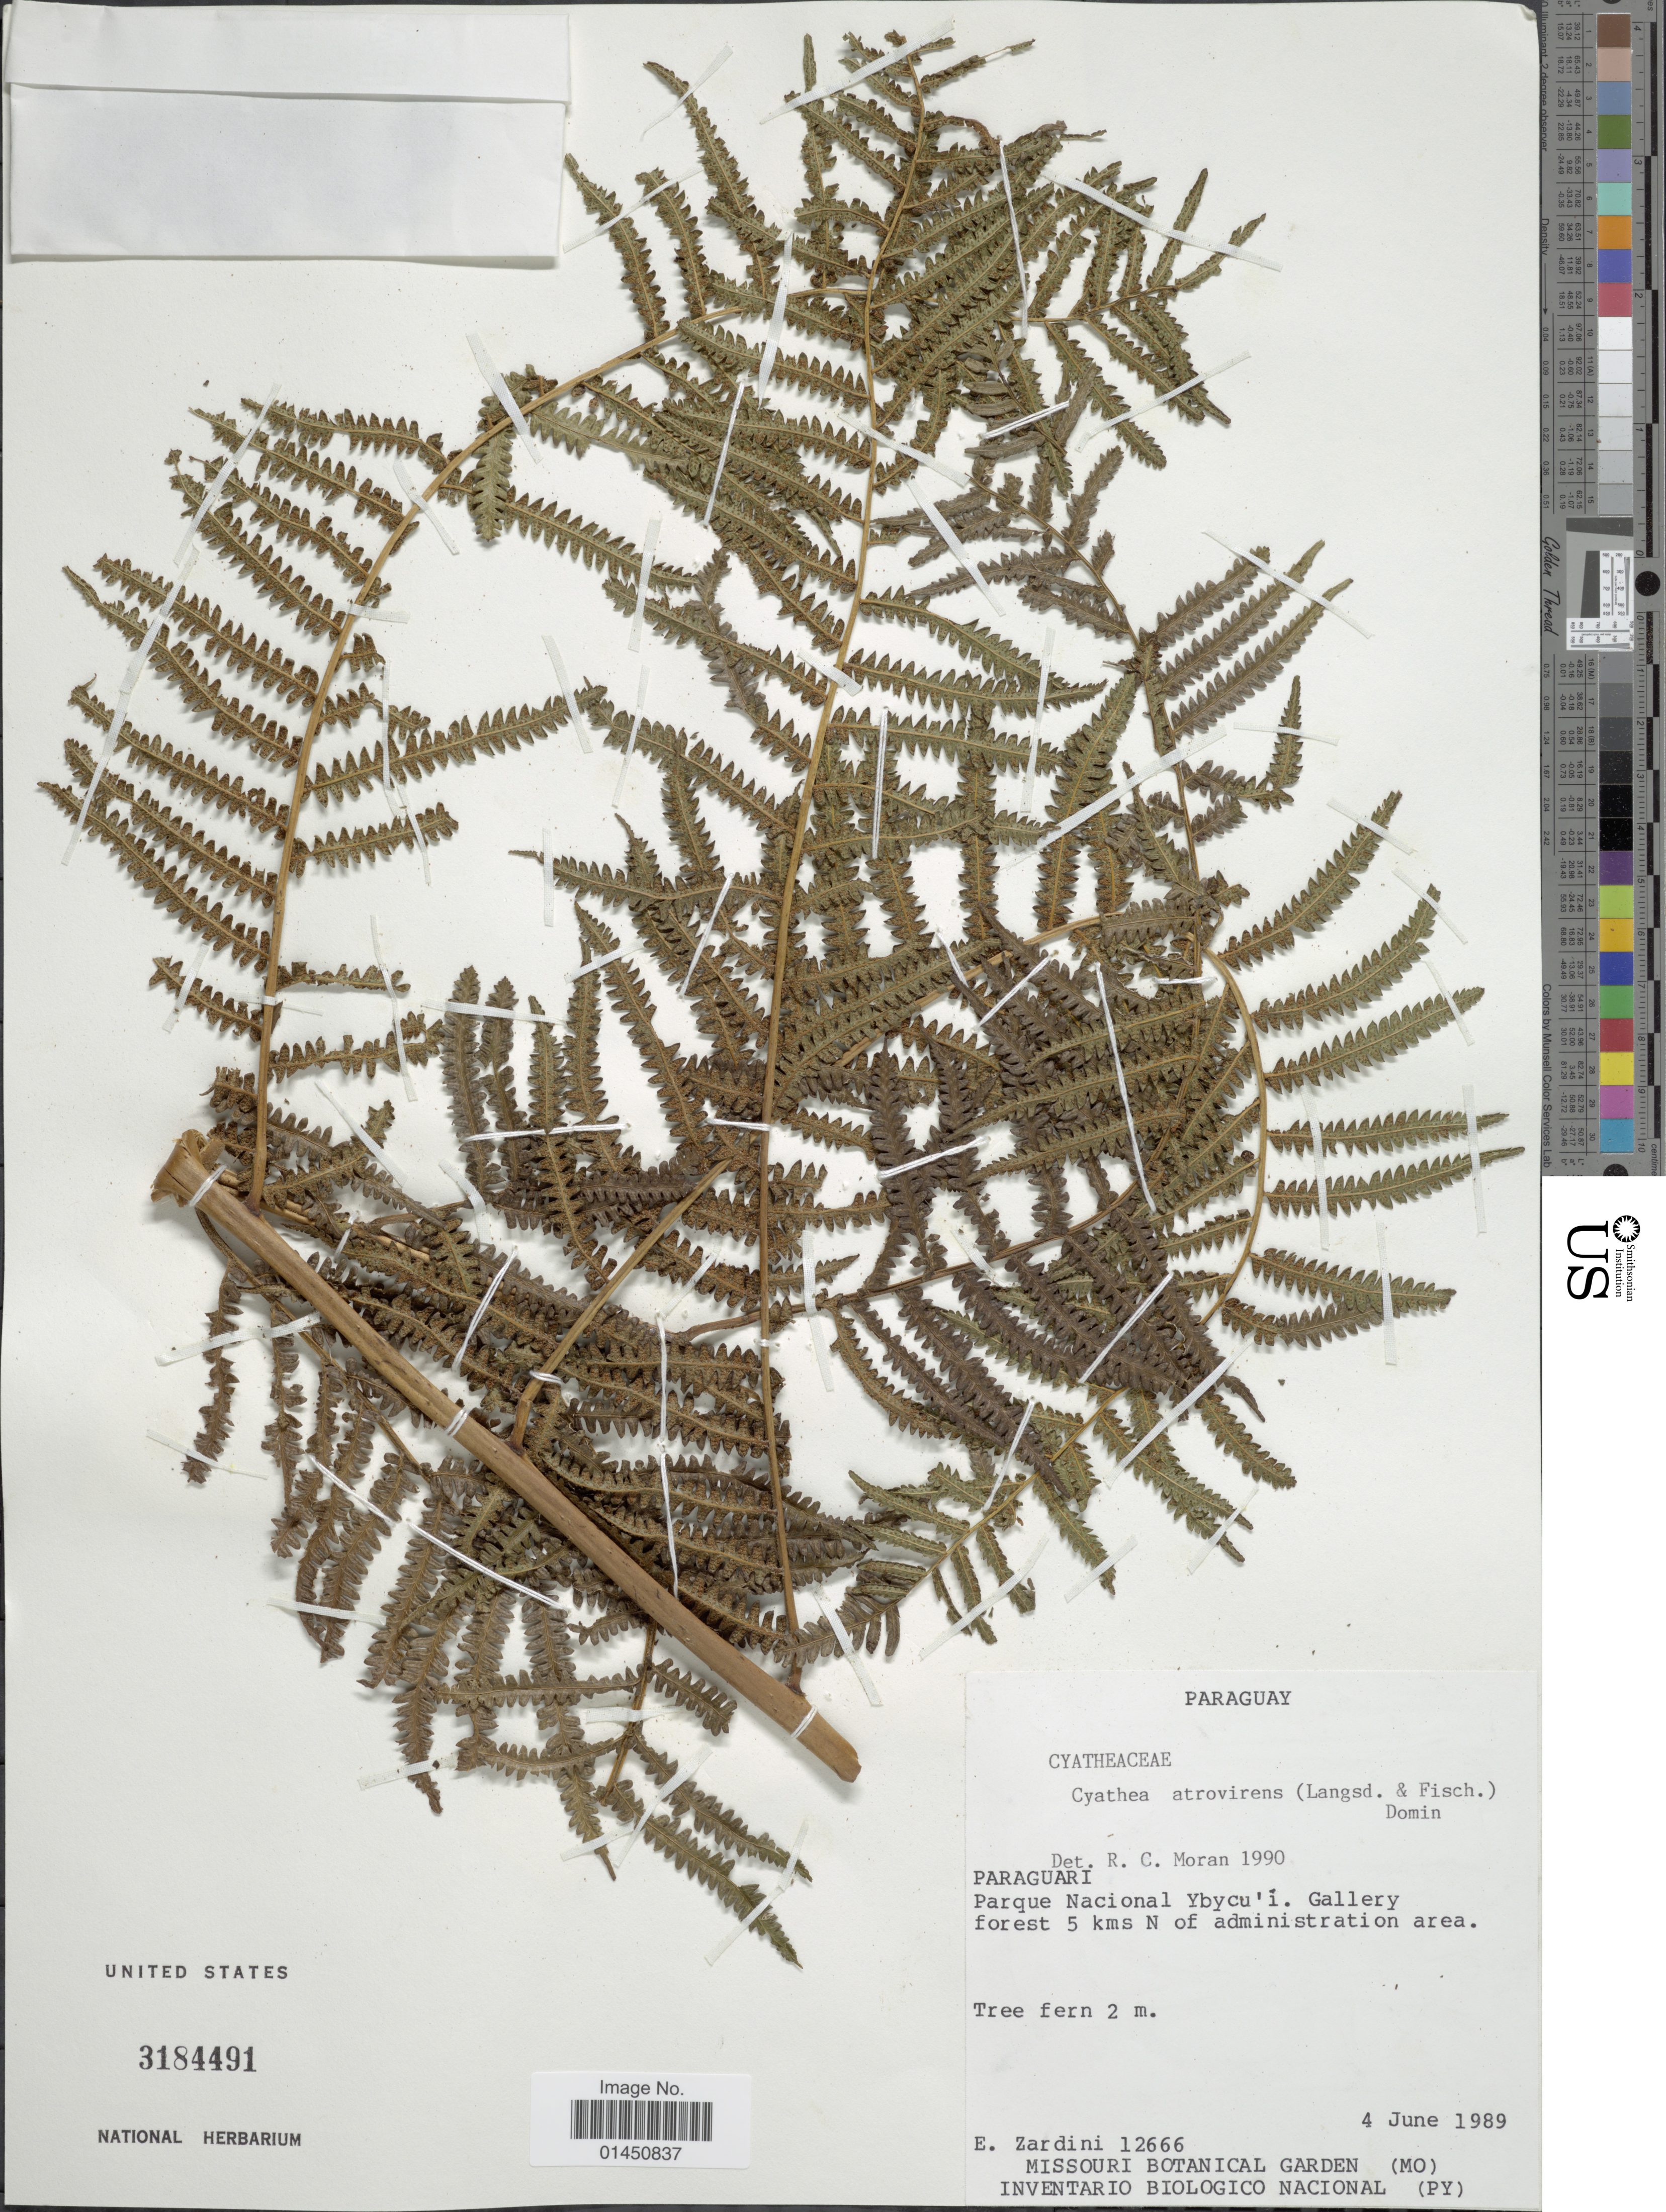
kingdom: Plantae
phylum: Tracheophyta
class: Polypodiopsida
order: Cyatheales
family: Cyatheaceae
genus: Cyathea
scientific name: Cyathea atrovirens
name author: (Lanapd. & Fisch.) Domin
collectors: E. M. Zardini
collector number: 12666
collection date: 1989-06-04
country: Paraguay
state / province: Paraguari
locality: Parque Nacional Ybycu'i, Gallery forest 5 kms N of administration area.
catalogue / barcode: US 3184491